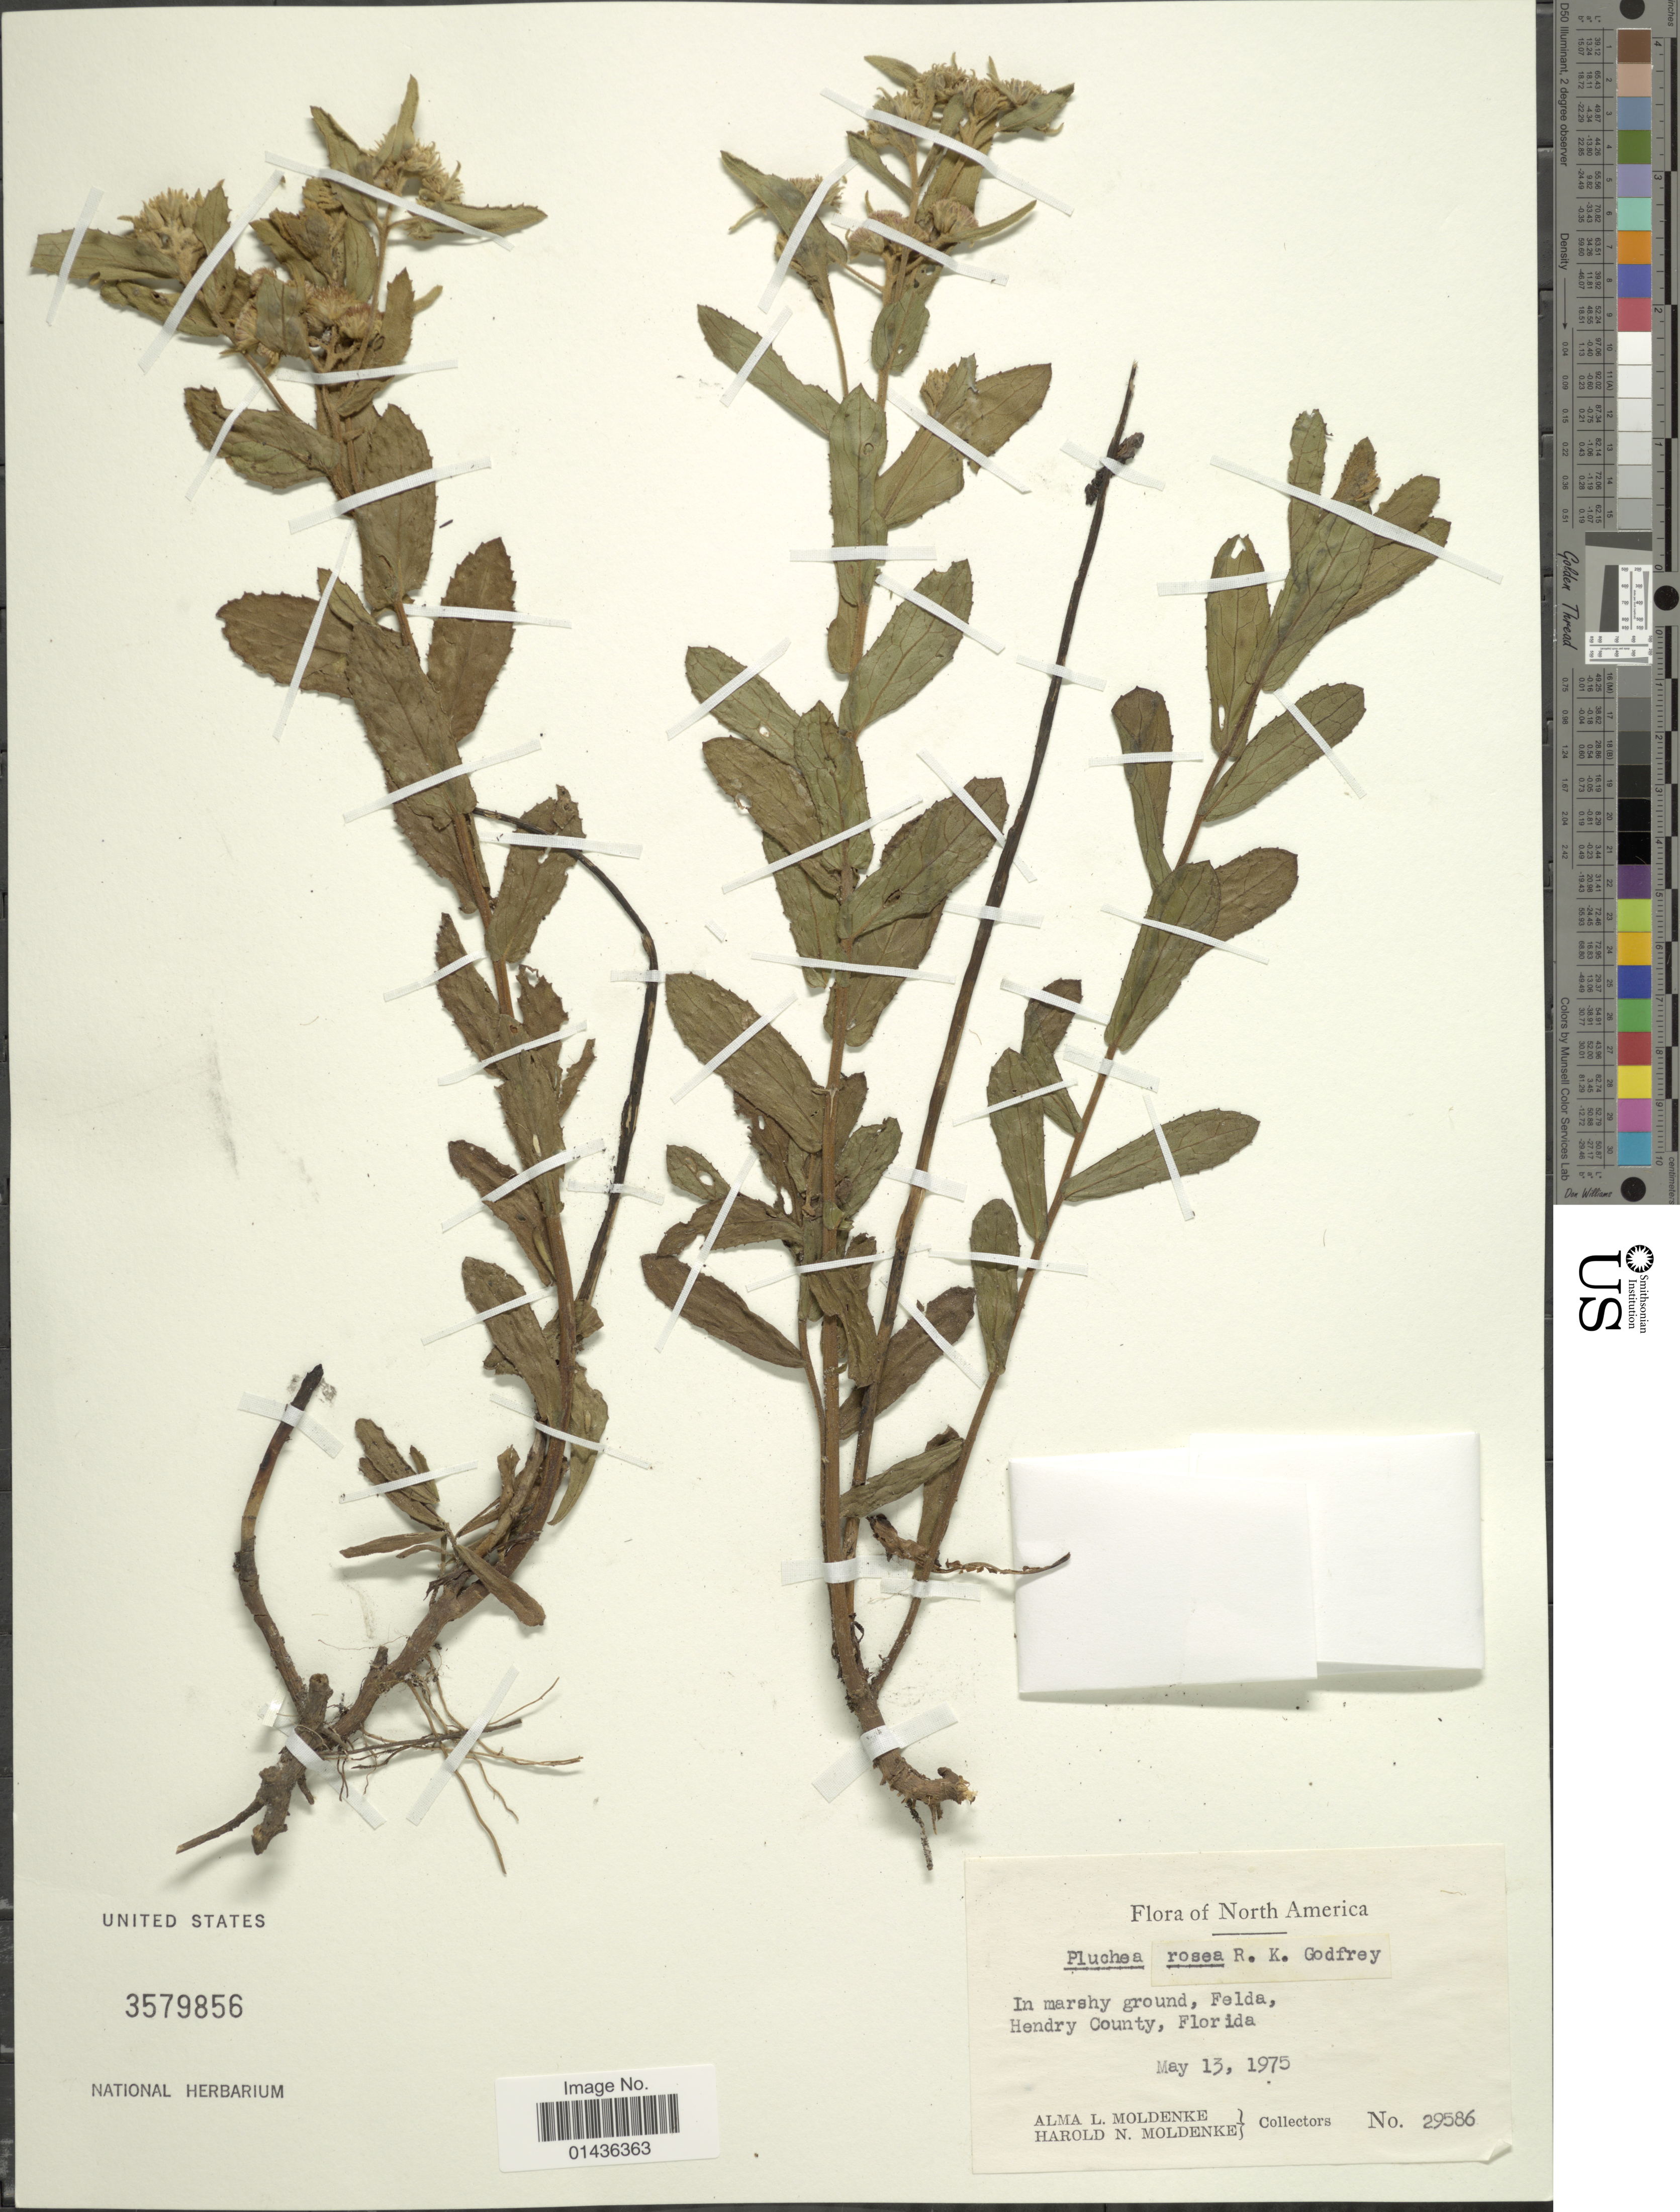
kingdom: Plantae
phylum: Tracheophyta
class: Magnoliopsida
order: Asterales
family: Asteraceae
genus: Pluchea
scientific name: Pluchea rosea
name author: R.K. Godfrey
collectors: A. L. Moldenke & H. N. Moldenke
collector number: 29586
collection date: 1975-05-13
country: United States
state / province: Florida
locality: North America, Felda, Hendry County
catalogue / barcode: US 3579856